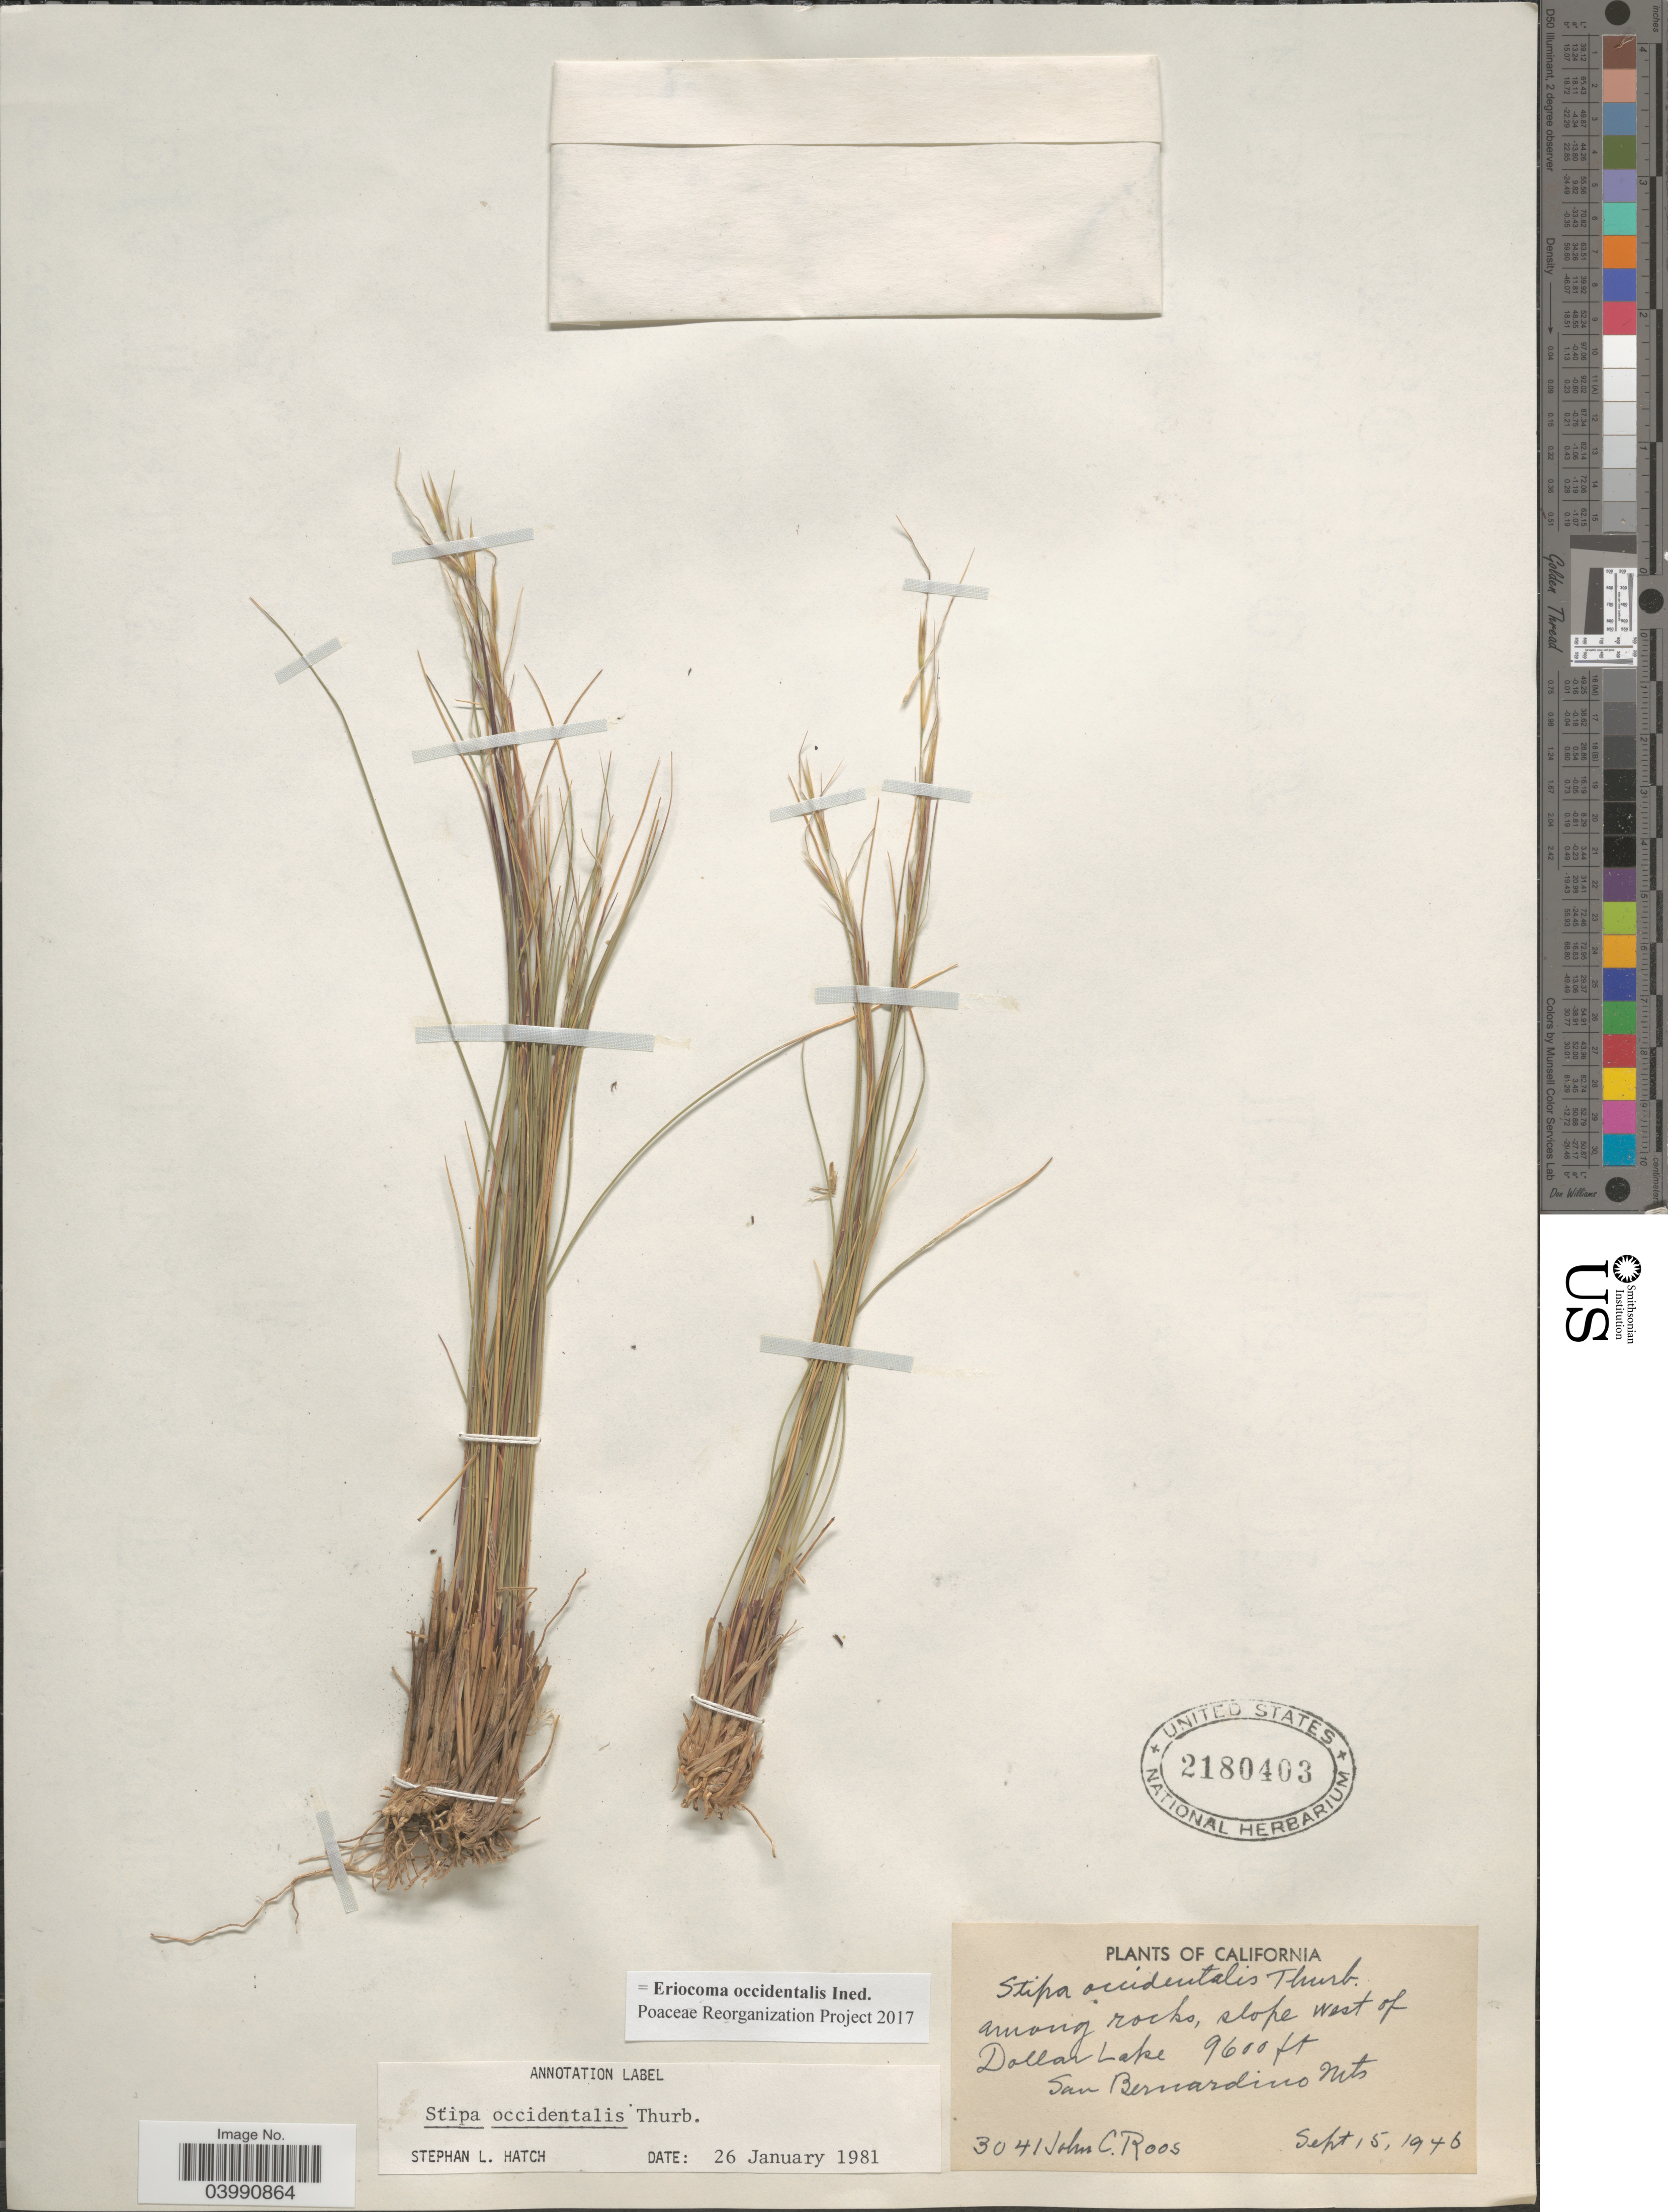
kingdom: Plantae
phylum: Tracheophyta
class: Liliopsida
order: Poales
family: Poaceae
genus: Eriocoma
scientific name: Eriocoma occidentalis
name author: (Thurb. ex S. Watson) Romasch.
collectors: J. C. Roos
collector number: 3041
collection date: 1946-09-15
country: United States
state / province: California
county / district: San Bernardino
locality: Slope west of Dollar Lake. San Bernardino Mts.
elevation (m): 2926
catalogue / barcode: US 2180403